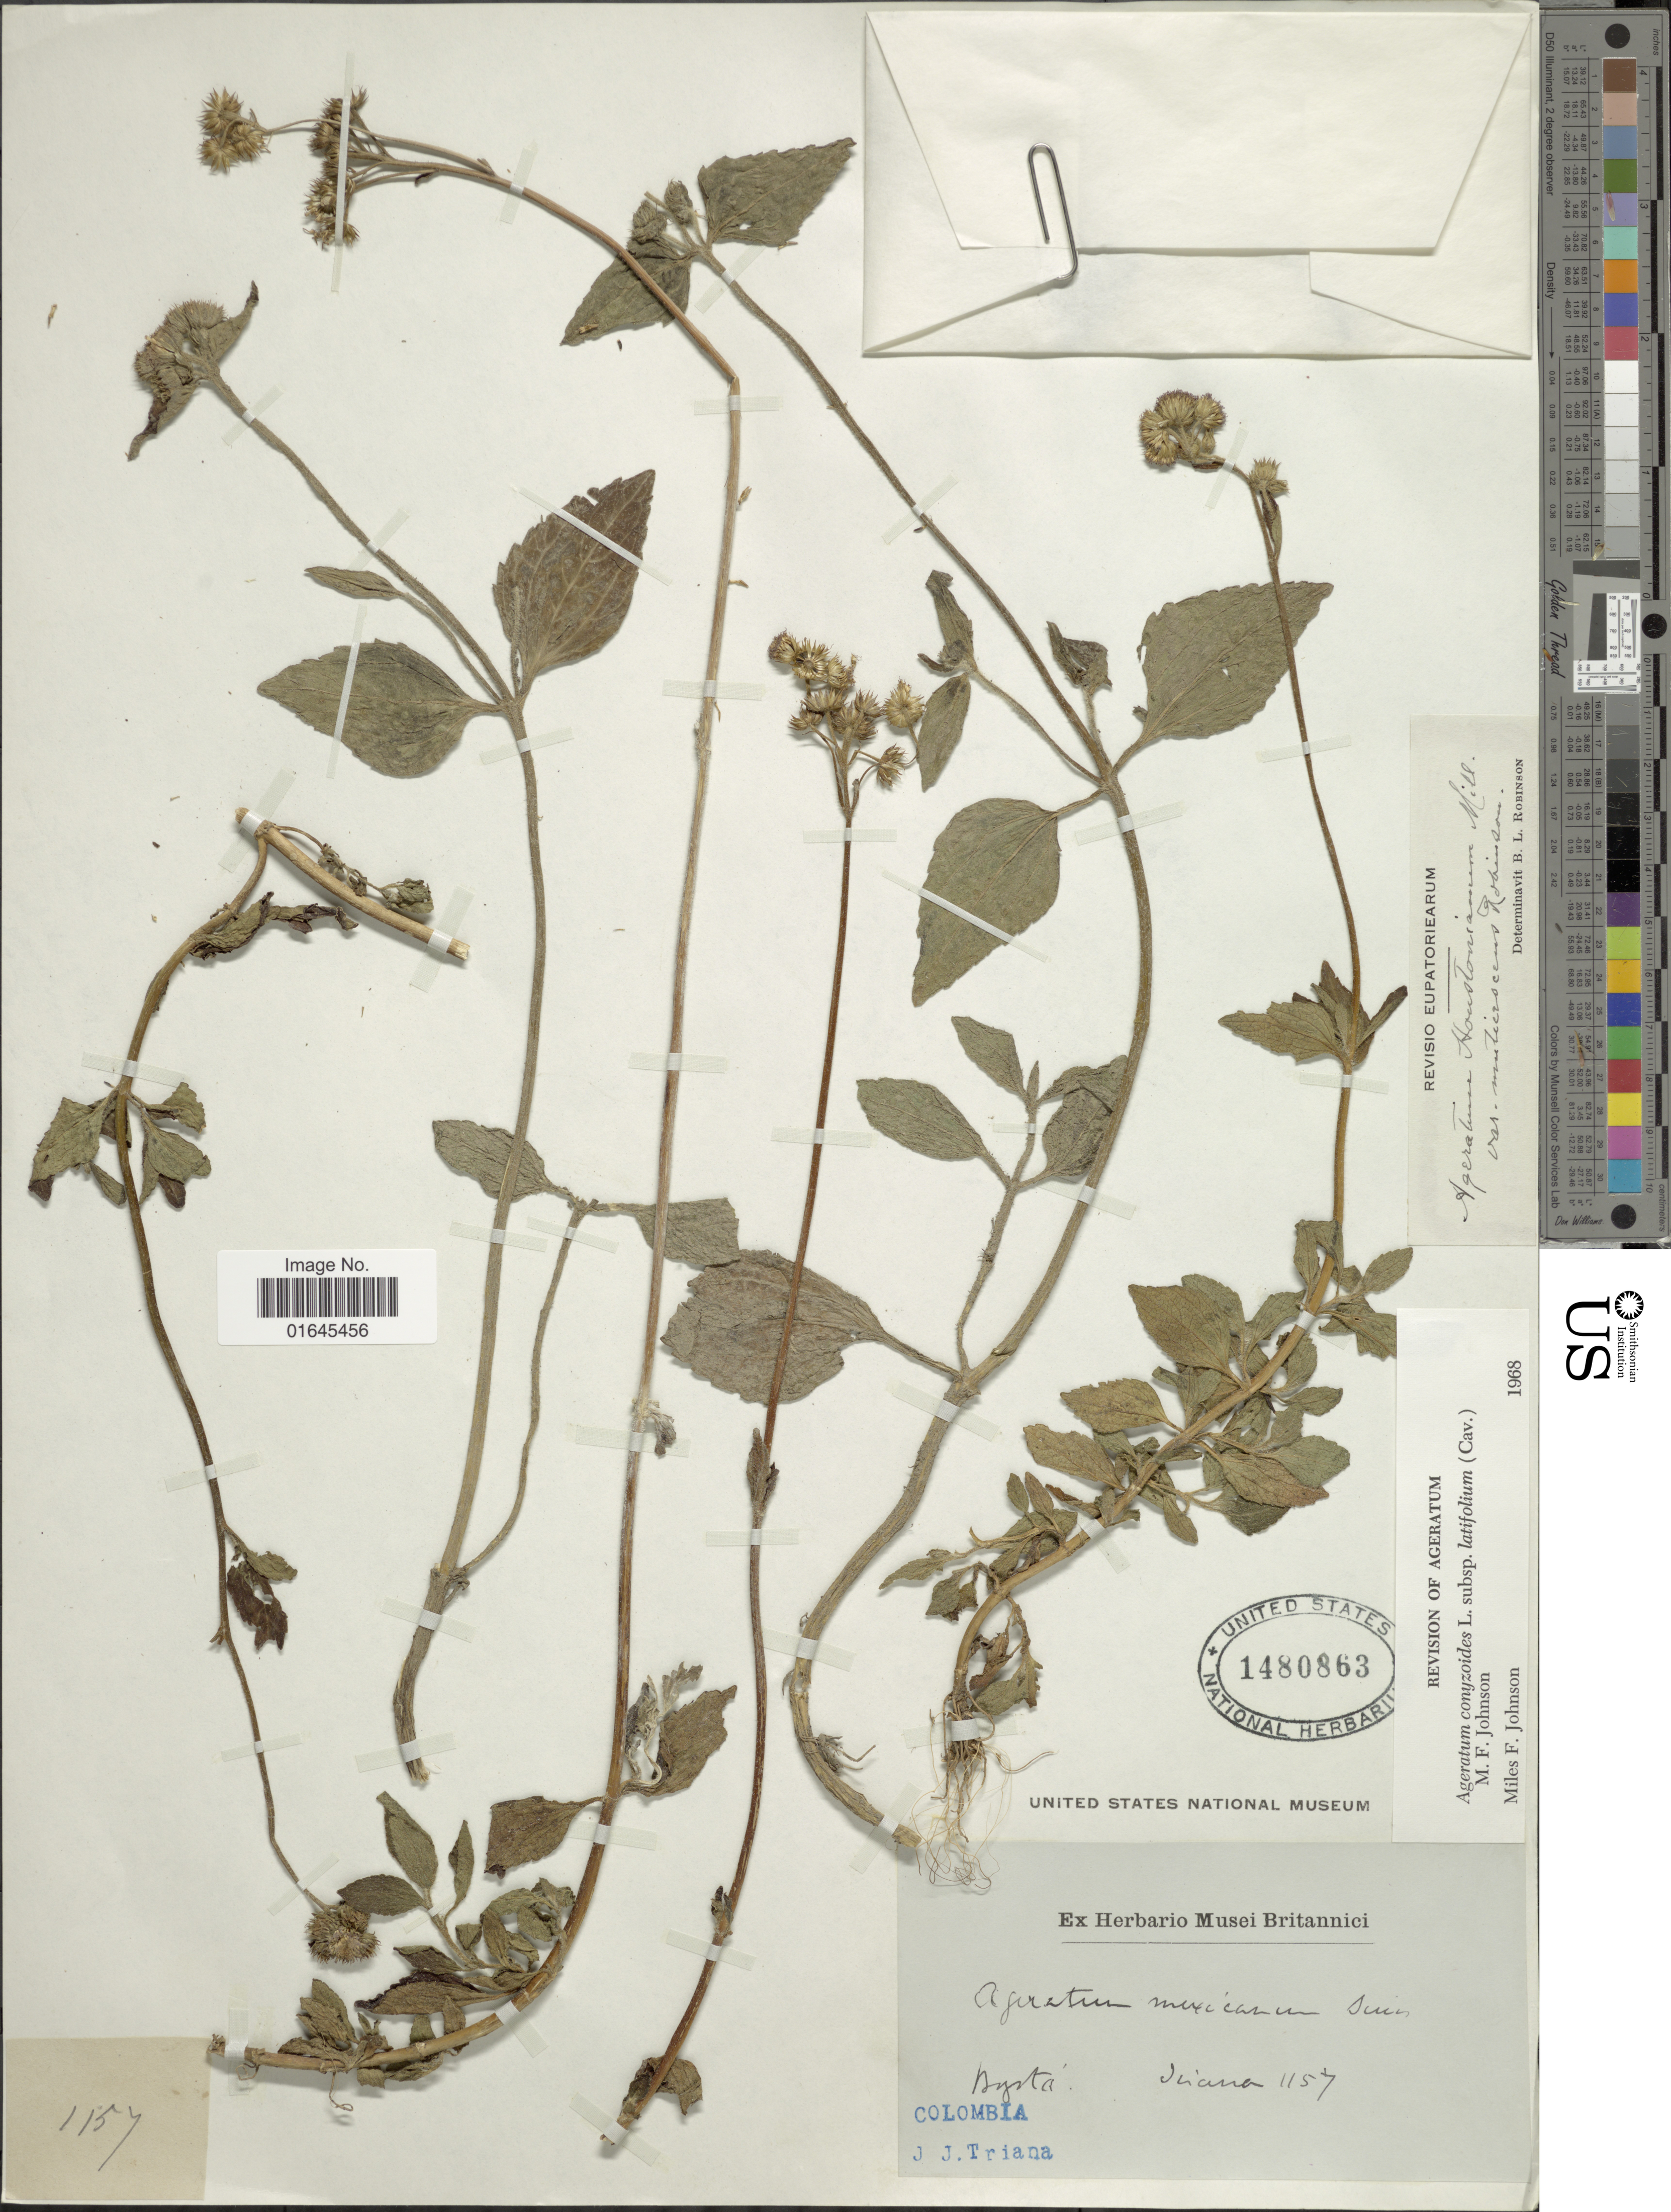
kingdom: Plantae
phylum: Tracheophyta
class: Magnoliopsida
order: Asterales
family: Asteraceae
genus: Ageratum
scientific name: Ageratum conyzoides subsp. latifolium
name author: (Cav.) M.F. Johnson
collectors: J. J. Triana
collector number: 1157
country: Colombia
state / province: Bogota D.C.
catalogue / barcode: US 1480863